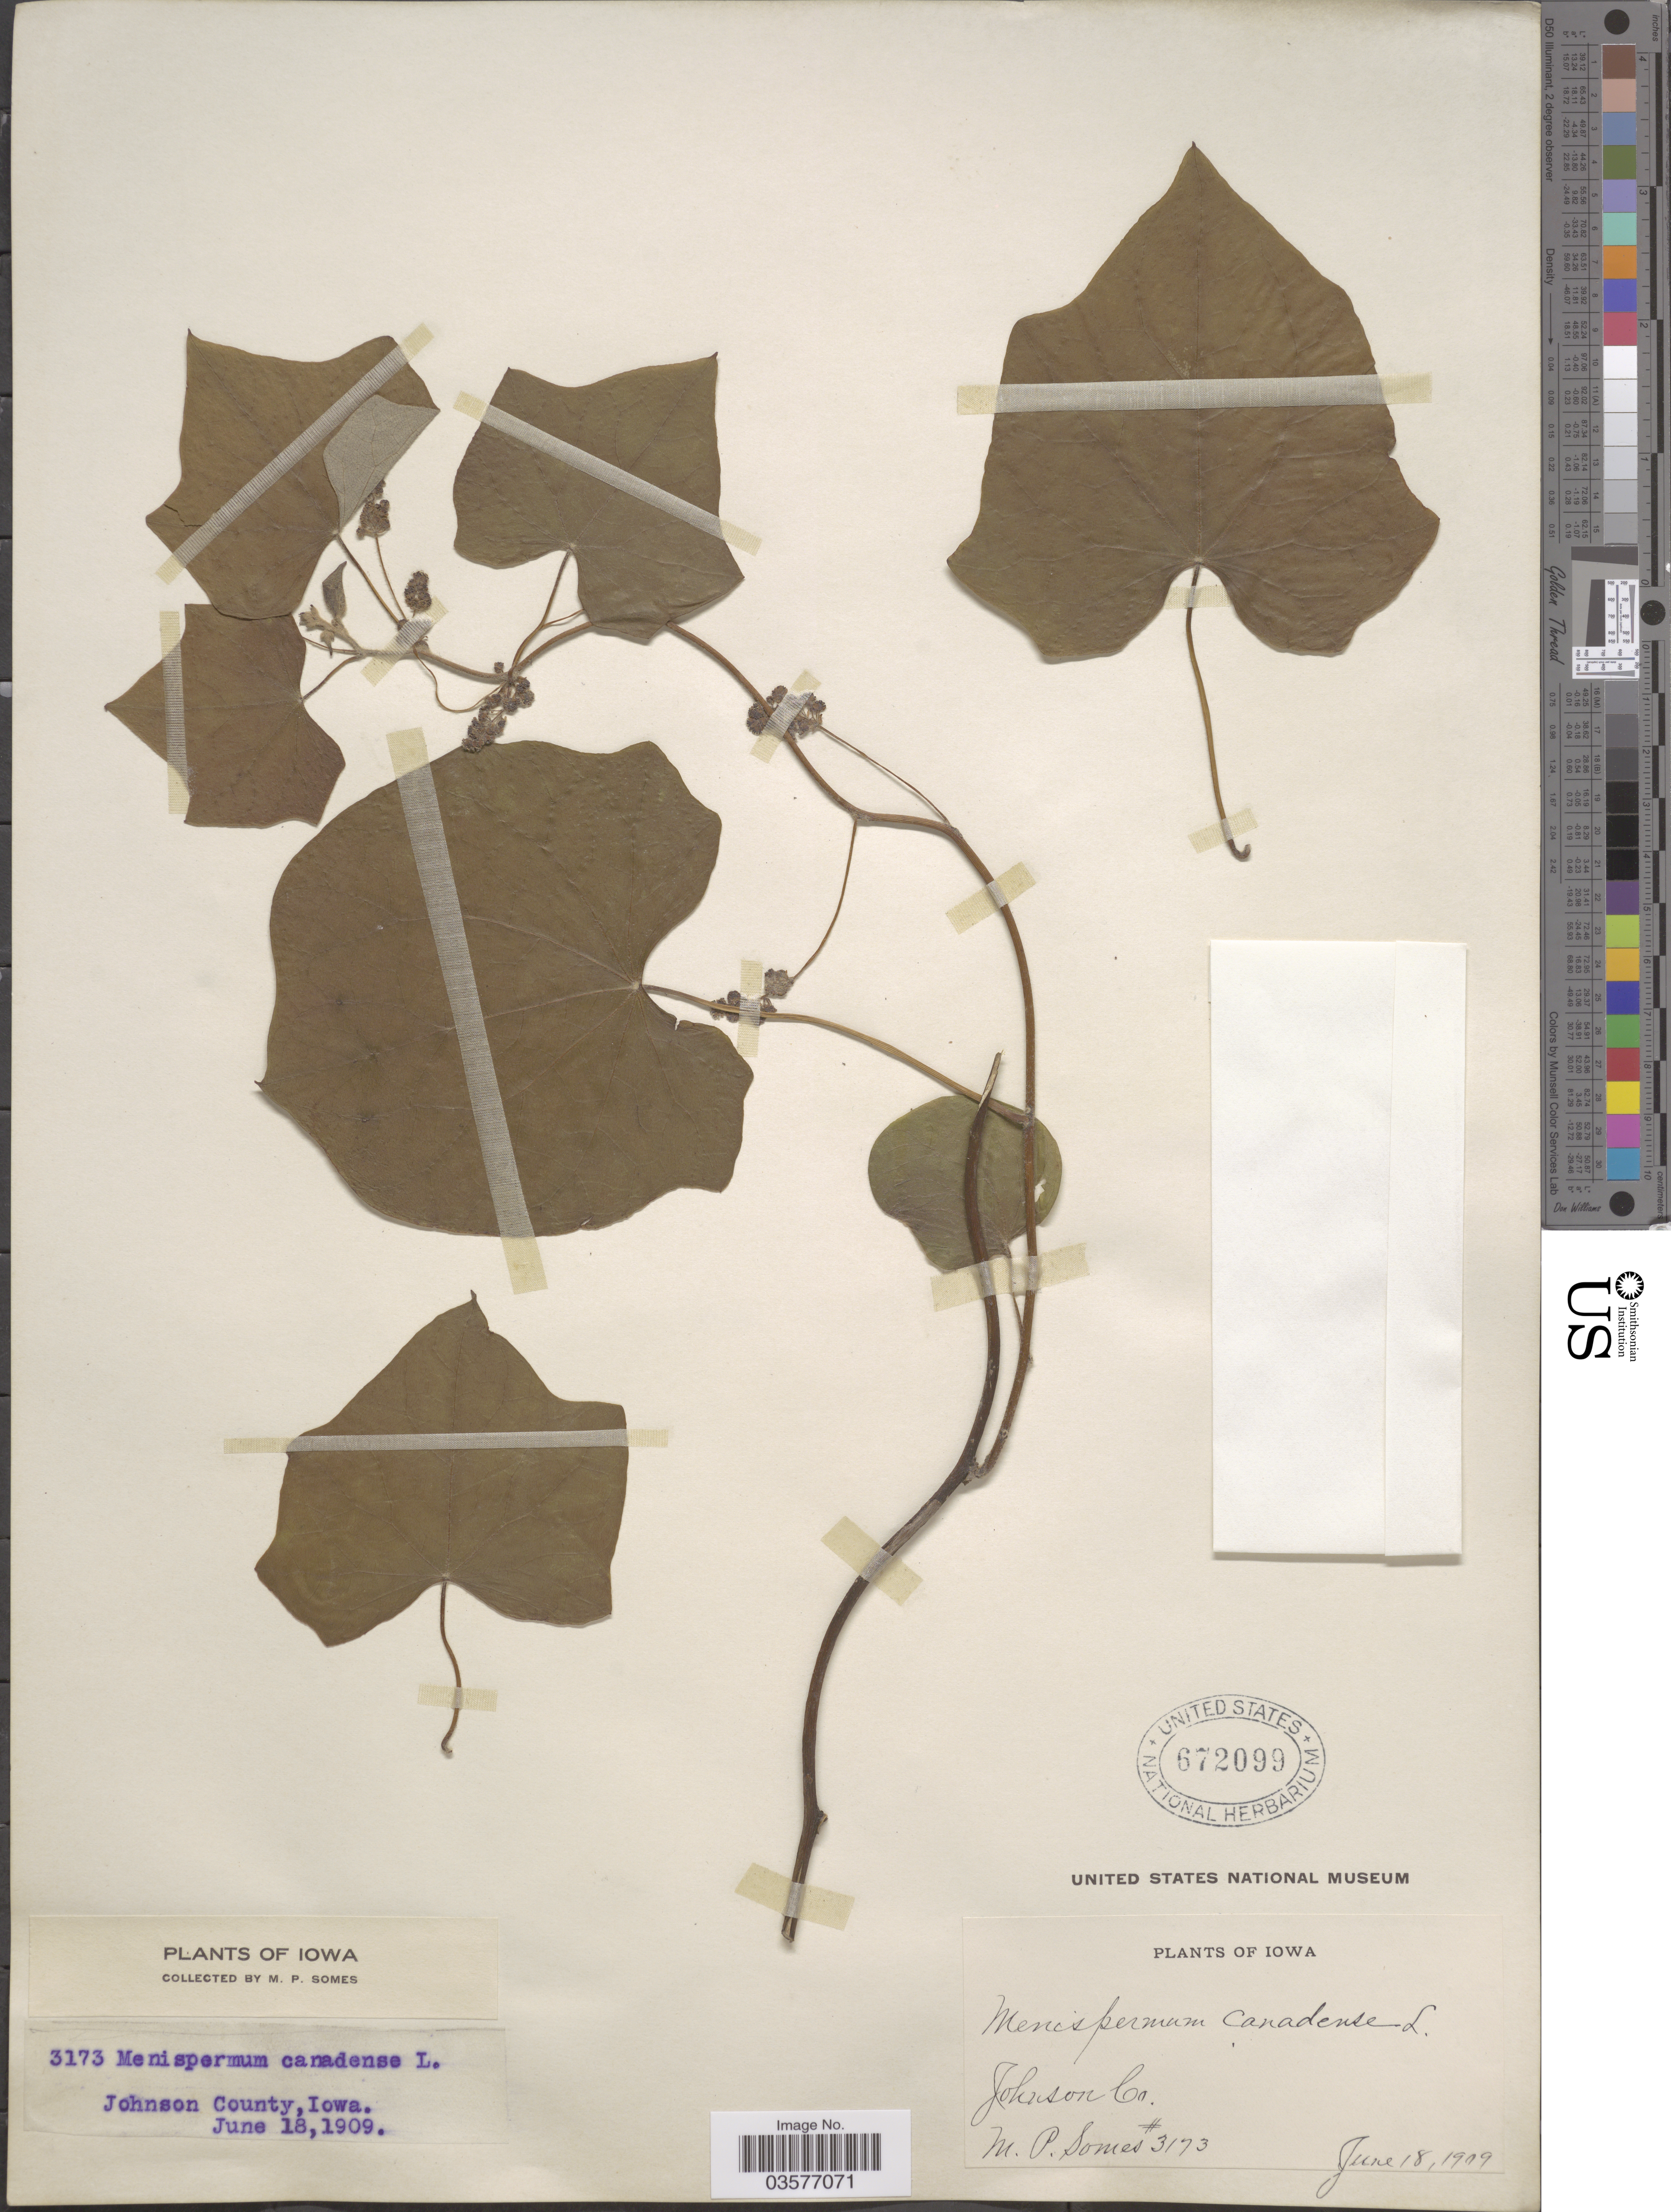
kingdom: Plantae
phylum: Tracheophyta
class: Magnoliopsida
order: Ranunculales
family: Menispermaceae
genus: Menispermum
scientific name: Menispermum canadense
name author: L.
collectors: M. Somes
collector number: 3173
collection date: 1909-06-18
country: United States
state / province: Iowa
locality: Johnson Co.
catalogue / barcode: US 672099